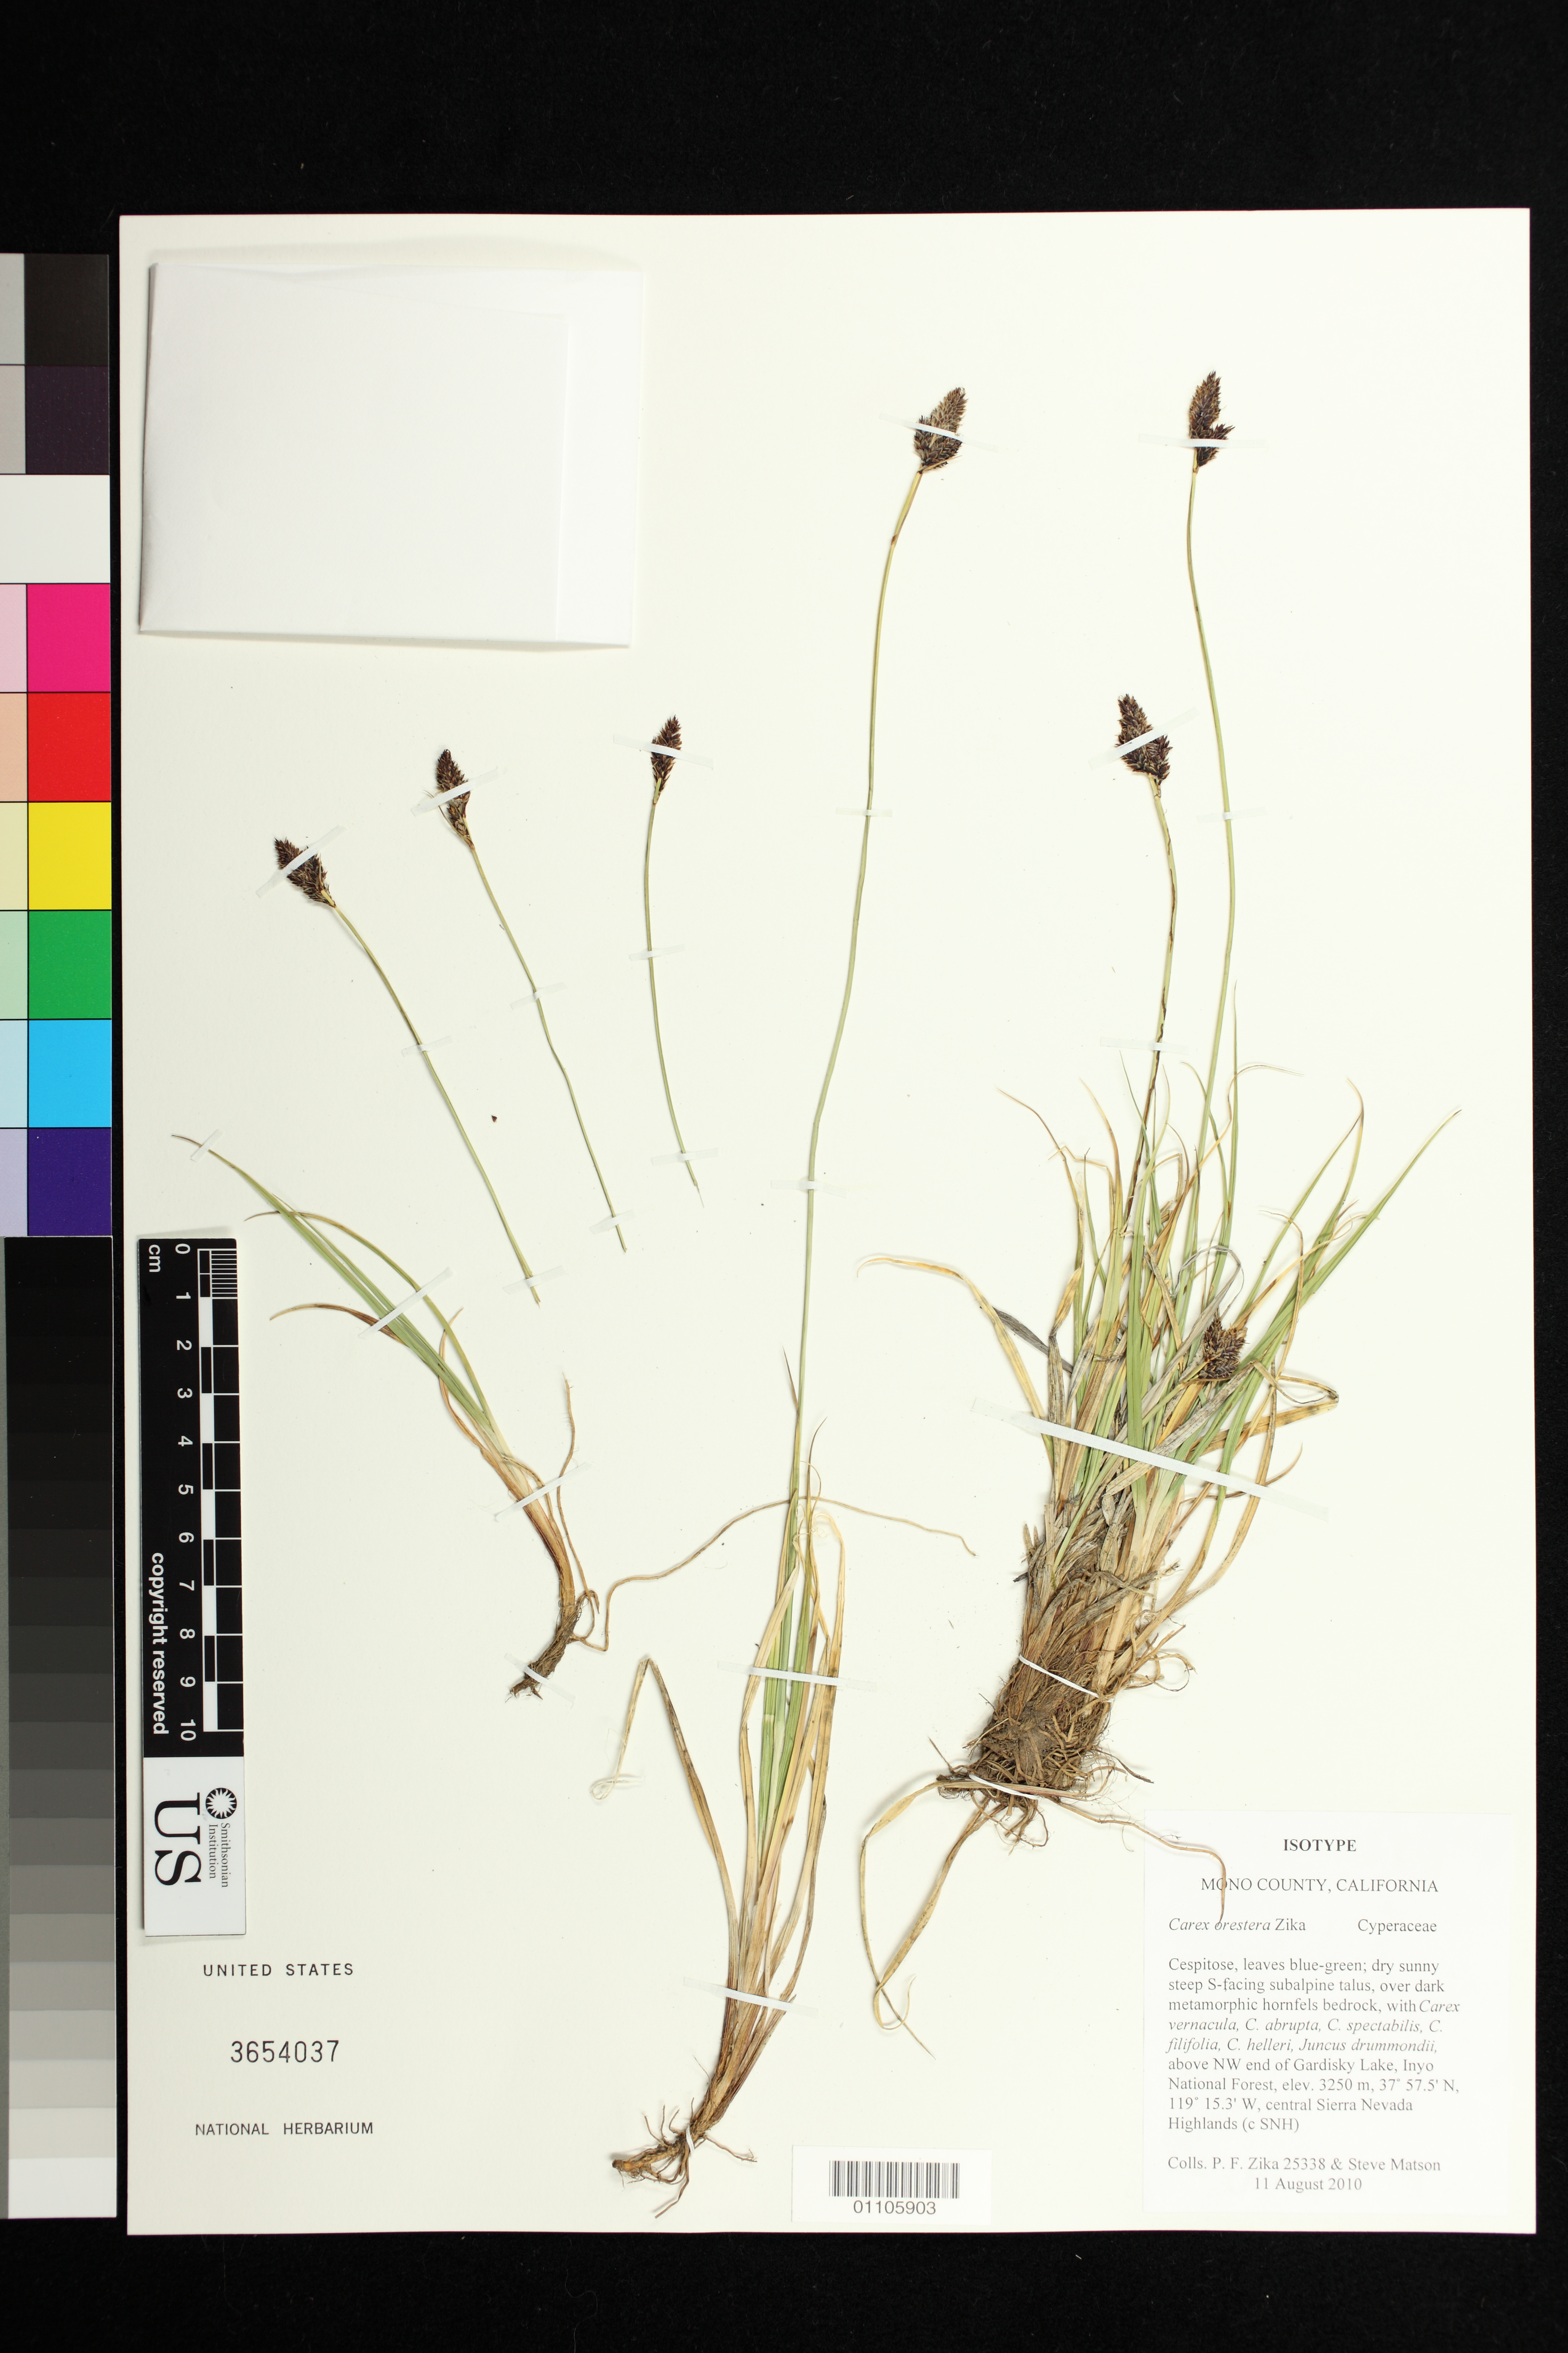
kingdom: Plantae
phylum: Tracheophyta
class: Liliopsida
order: Poales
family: Cyperaceae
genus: Carex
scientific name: Carex orestera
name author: Zika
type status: Isotype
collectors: P. F. Zika & S. Matson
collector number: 25338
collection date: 2010-08-11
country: United States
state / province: California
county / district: Mono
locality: Mono County. Above NW end of Gardisky Lake, Inyo National Forest, central Sierra Nevada Highlands (c SNH)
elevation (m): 3250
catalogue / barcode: US 3654037